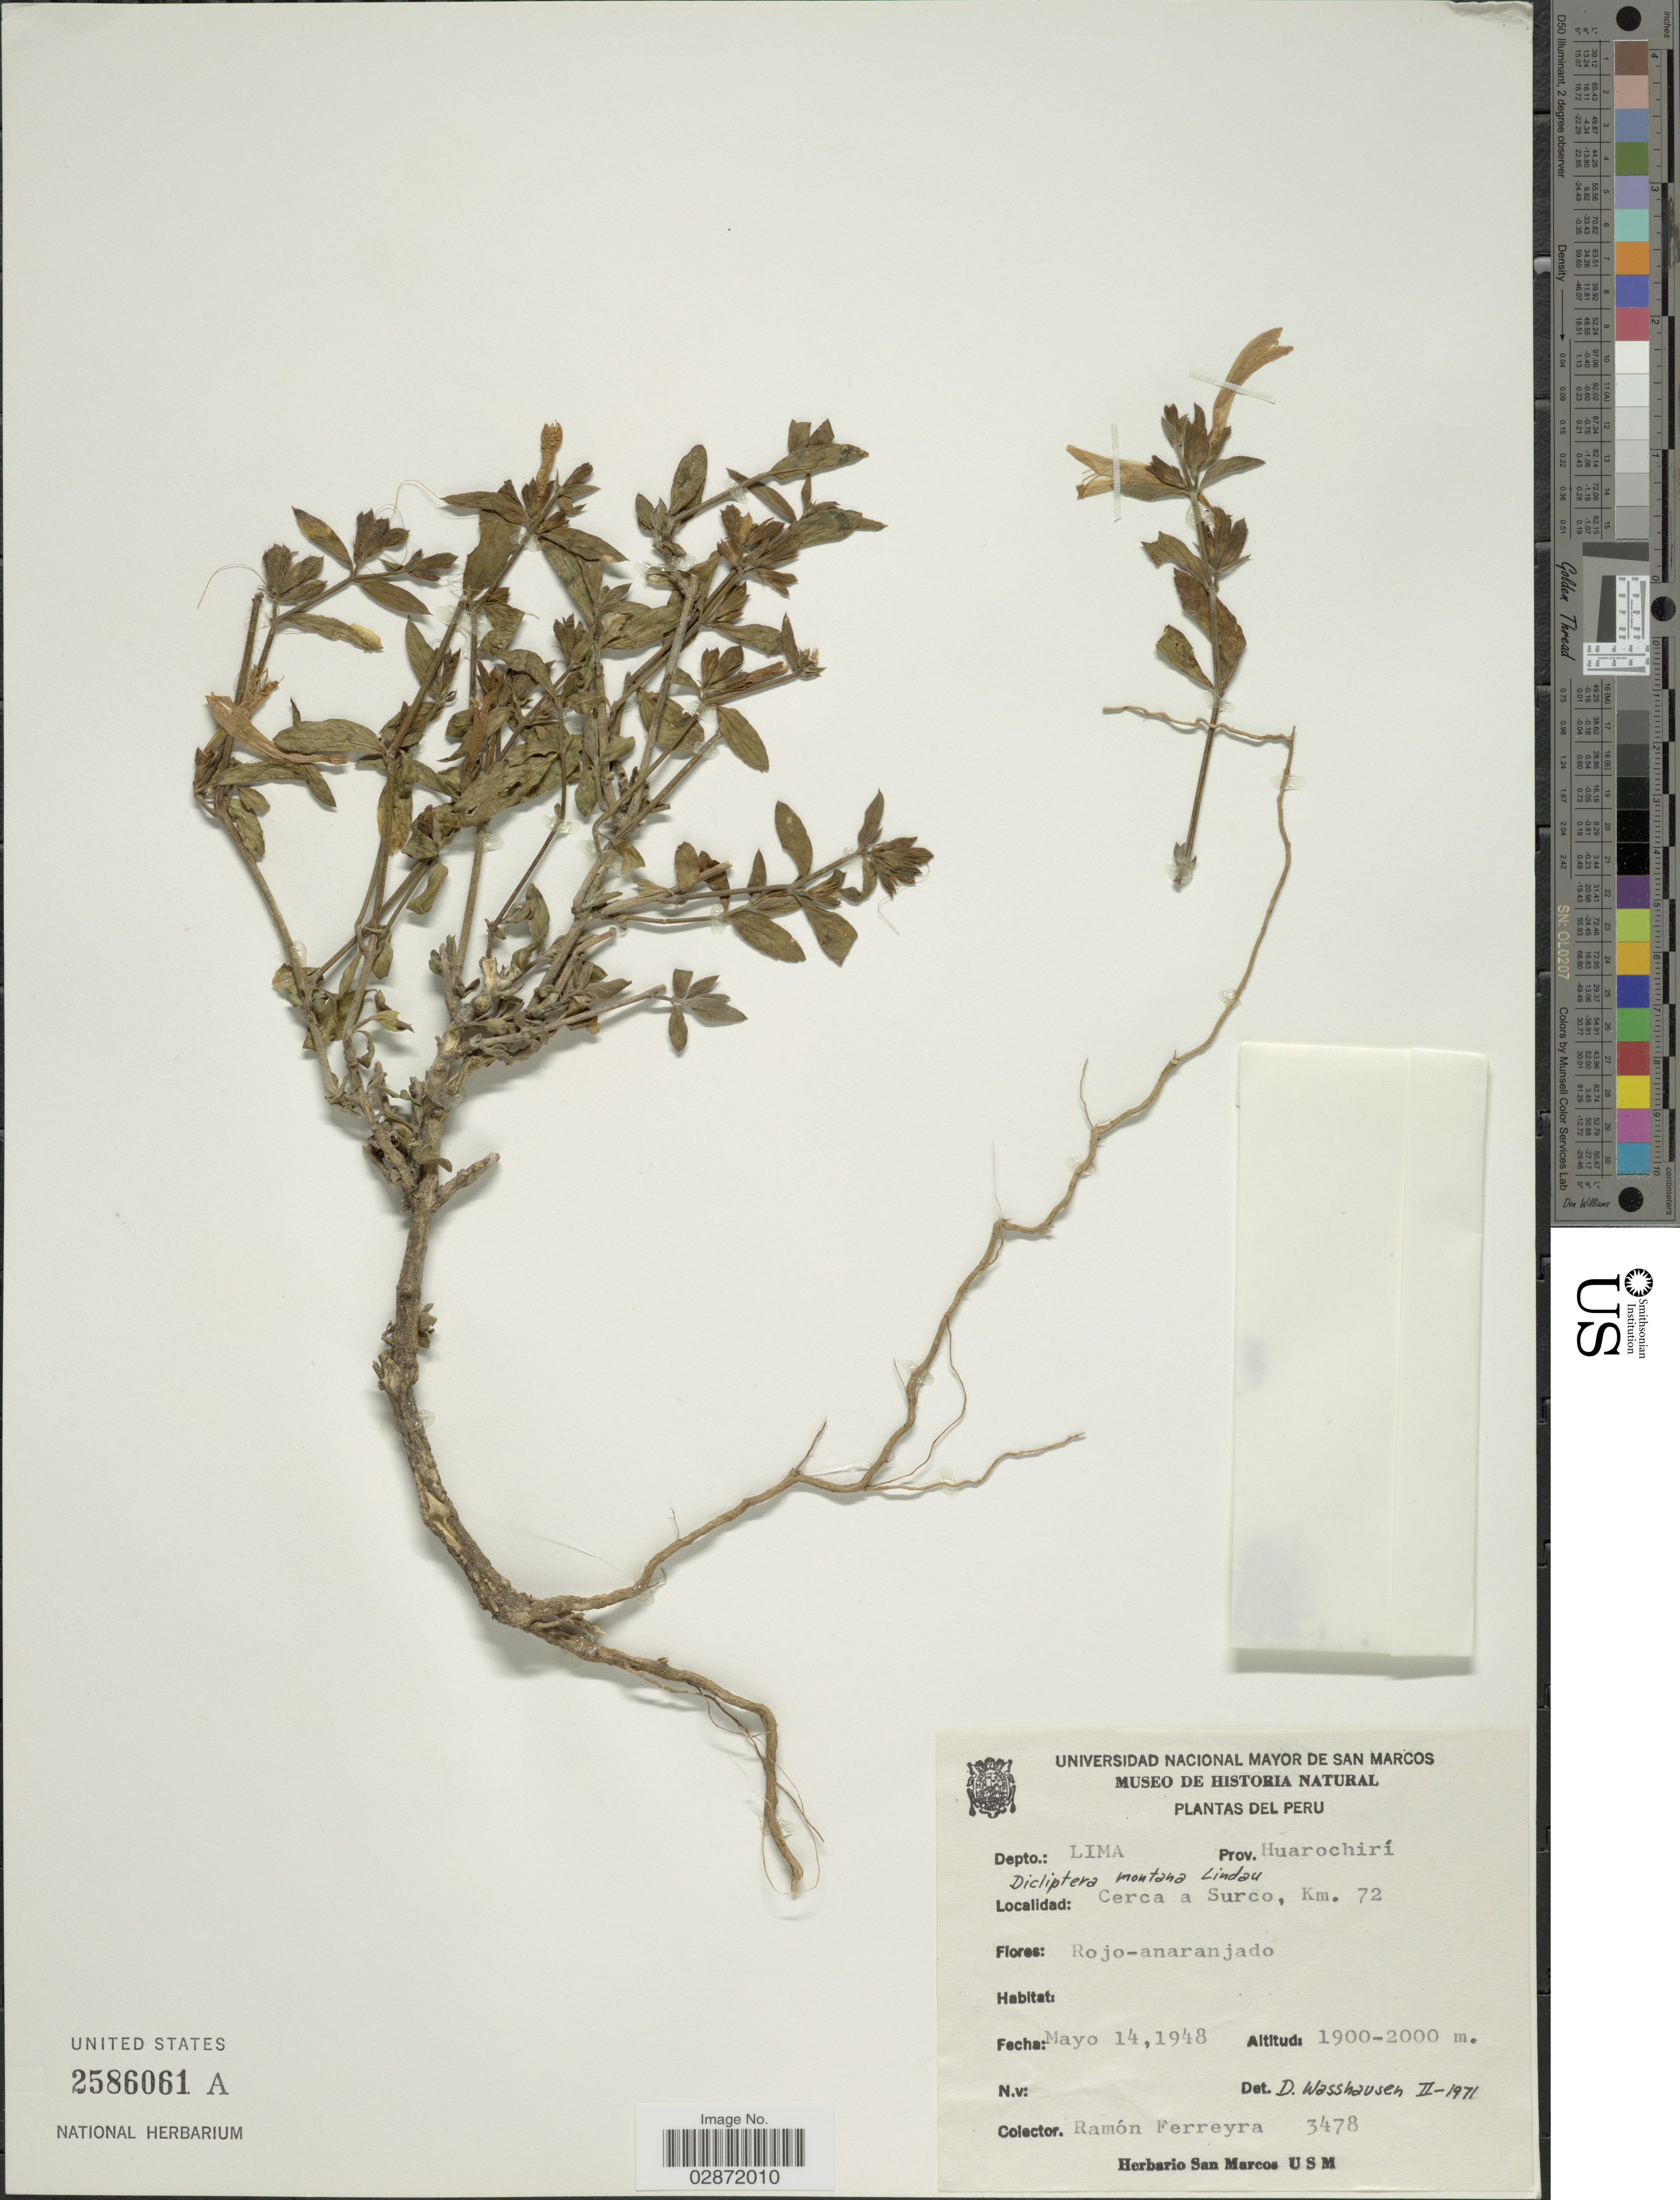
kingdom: Plantae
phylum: Tracheophyta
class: Magnoliopsida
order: Lamiales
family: Acanthaceae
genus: Dicliptera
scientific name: Dicliptera montana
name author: Lindau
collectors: R. A. Ferreyra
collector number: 3478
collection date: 1948-05-14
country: Peru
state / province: Lima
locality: Prov. Huarochirí. Cerca a Surco, Km. 72.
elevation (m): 1900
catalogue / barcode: US 2586061A